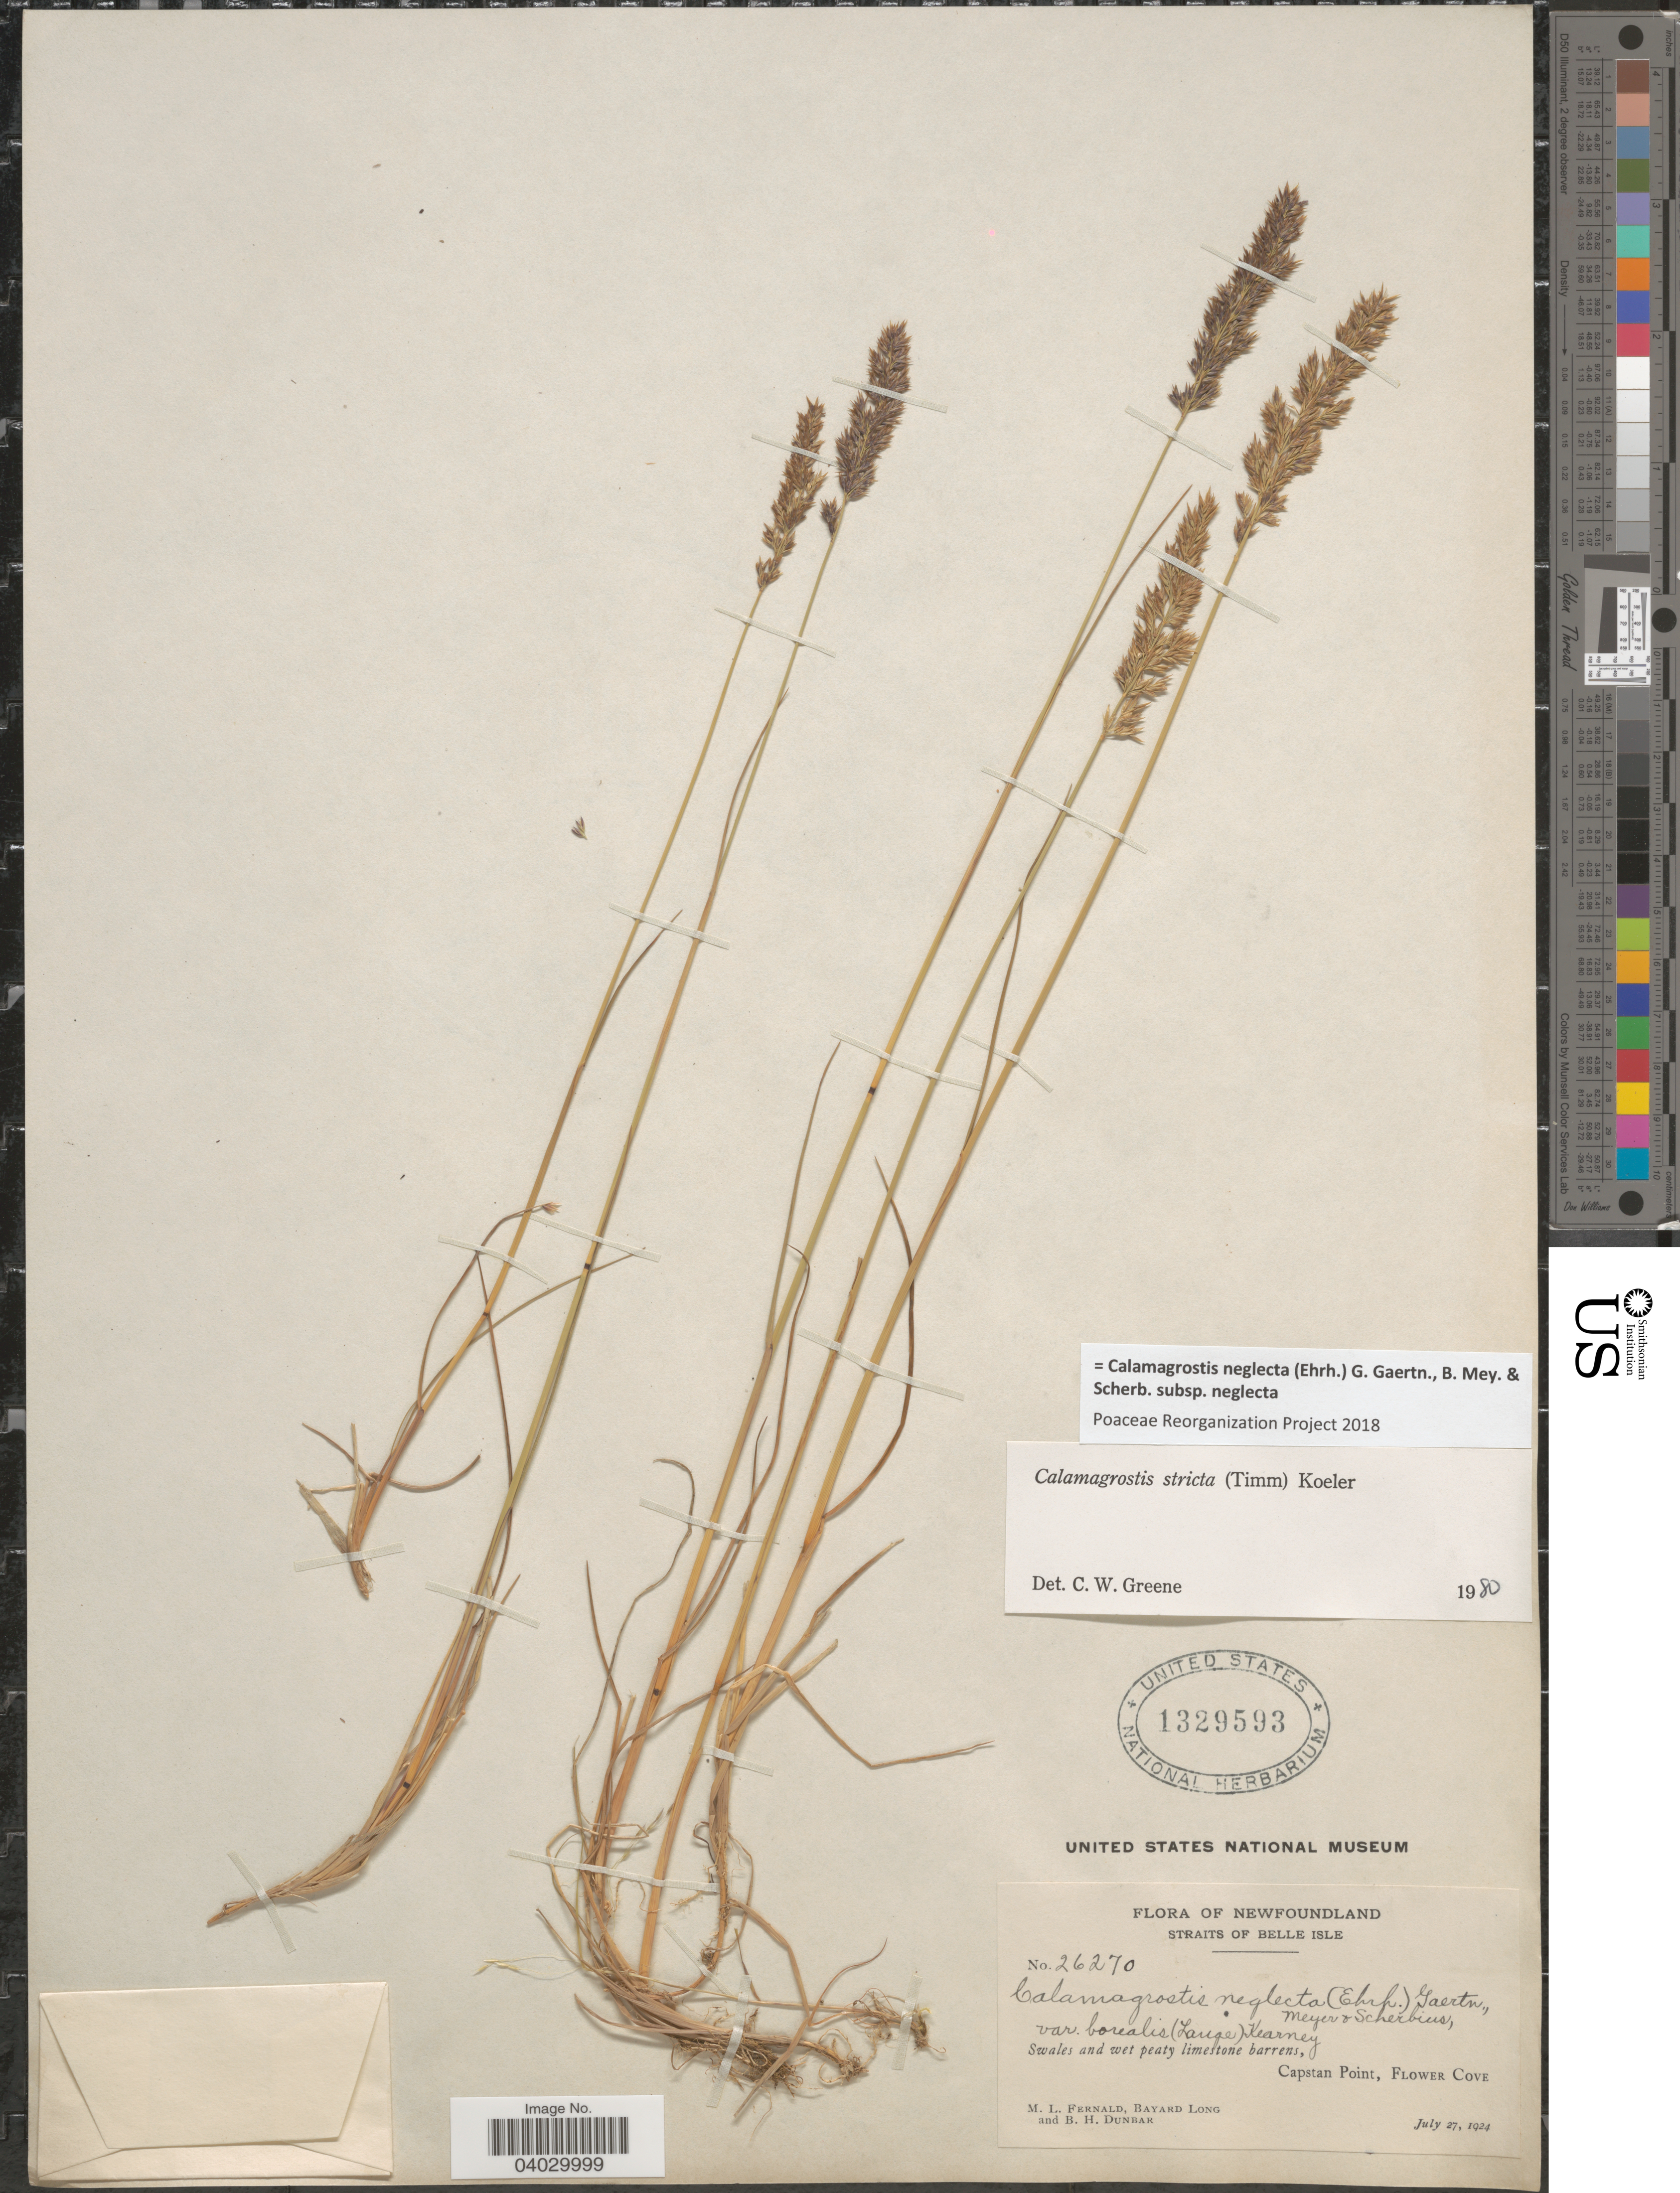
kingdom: Plantae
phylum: Tracheophyta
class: Liliopsida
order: Poales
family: Poaceae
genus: Calamagrostis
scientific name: Calamagrostis neglecta subsp. neglecta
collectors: M. L. Fernald, B. Long & B. Dunbar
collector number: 26270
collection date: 1924-07-27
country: Canada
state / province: Newfoundland and Labrador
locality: Straits of Belle Isle. Capstan Point, Flower Cove.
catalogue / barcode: US 1329593